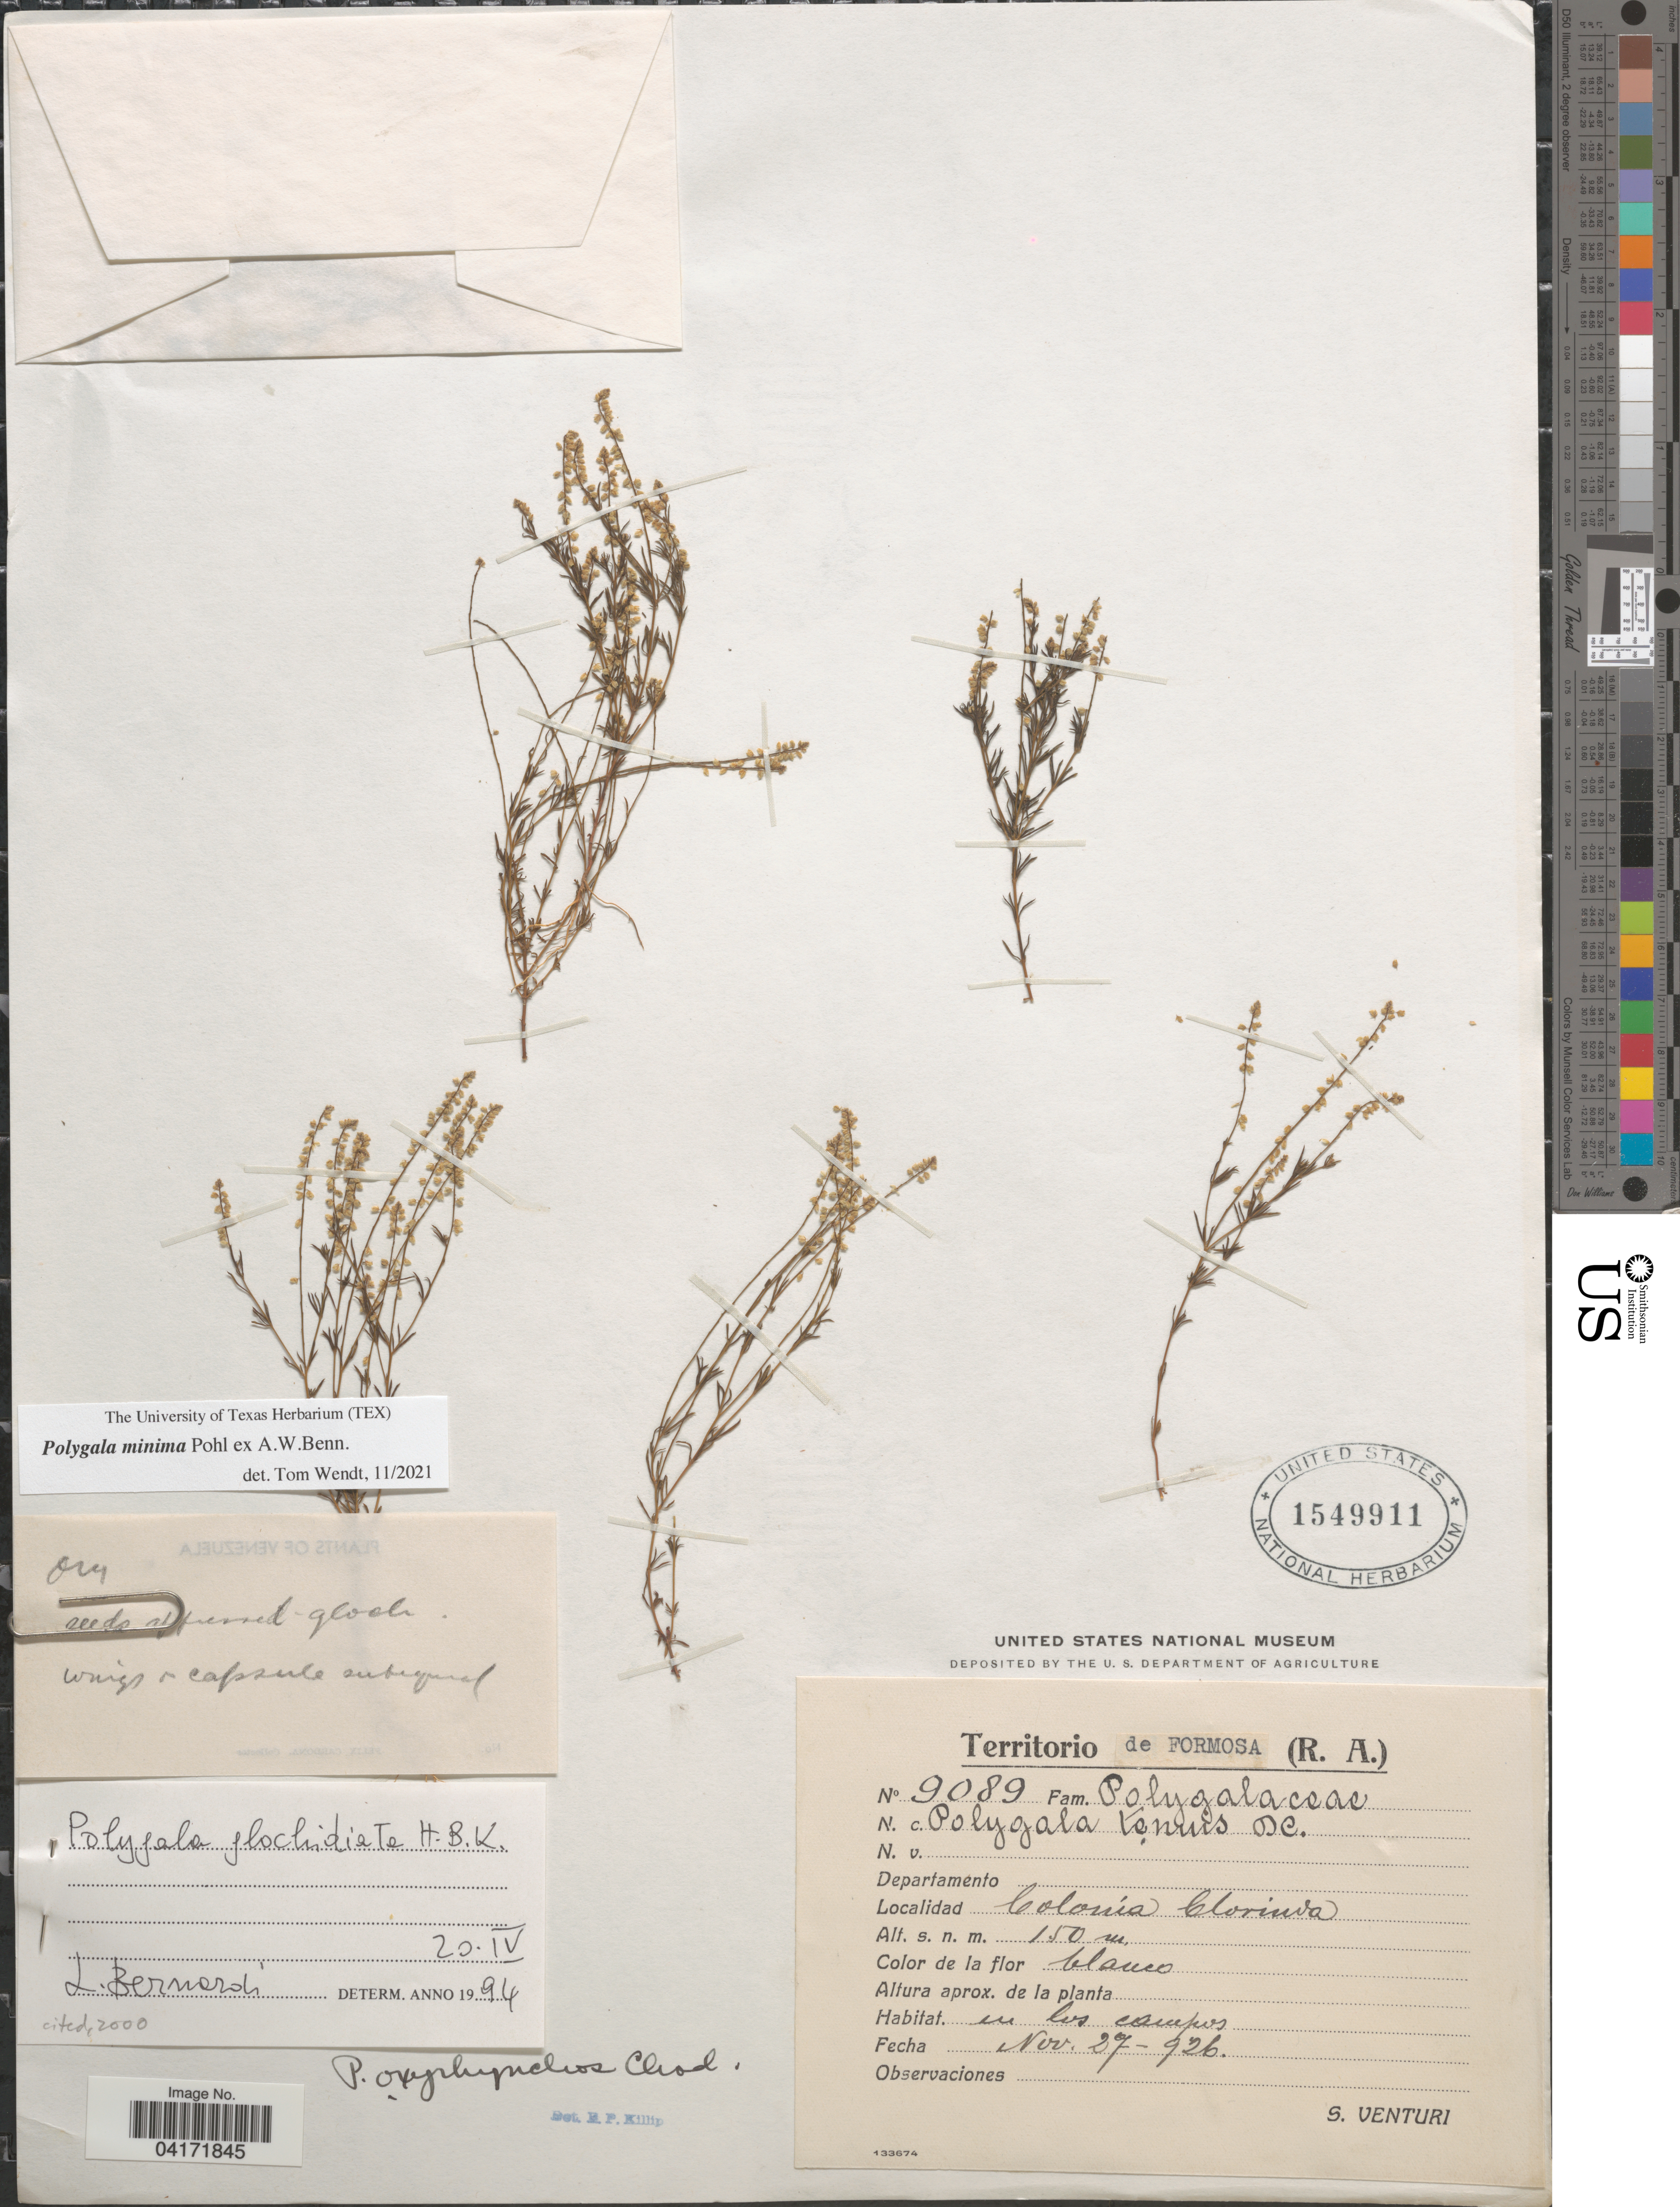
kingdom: Plantae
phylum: Tracheophyta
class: Magnoliopsida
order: Fabales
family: Polygalaceae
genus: Polygala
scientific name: Polygala minima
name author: Pohl ex A.W. Benn.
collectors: S. Venturi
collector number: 9089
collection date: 1926-11-27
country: Argentina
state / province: Formosa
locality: Colonia Clorinda.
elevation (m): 150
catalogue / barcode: US 1549911